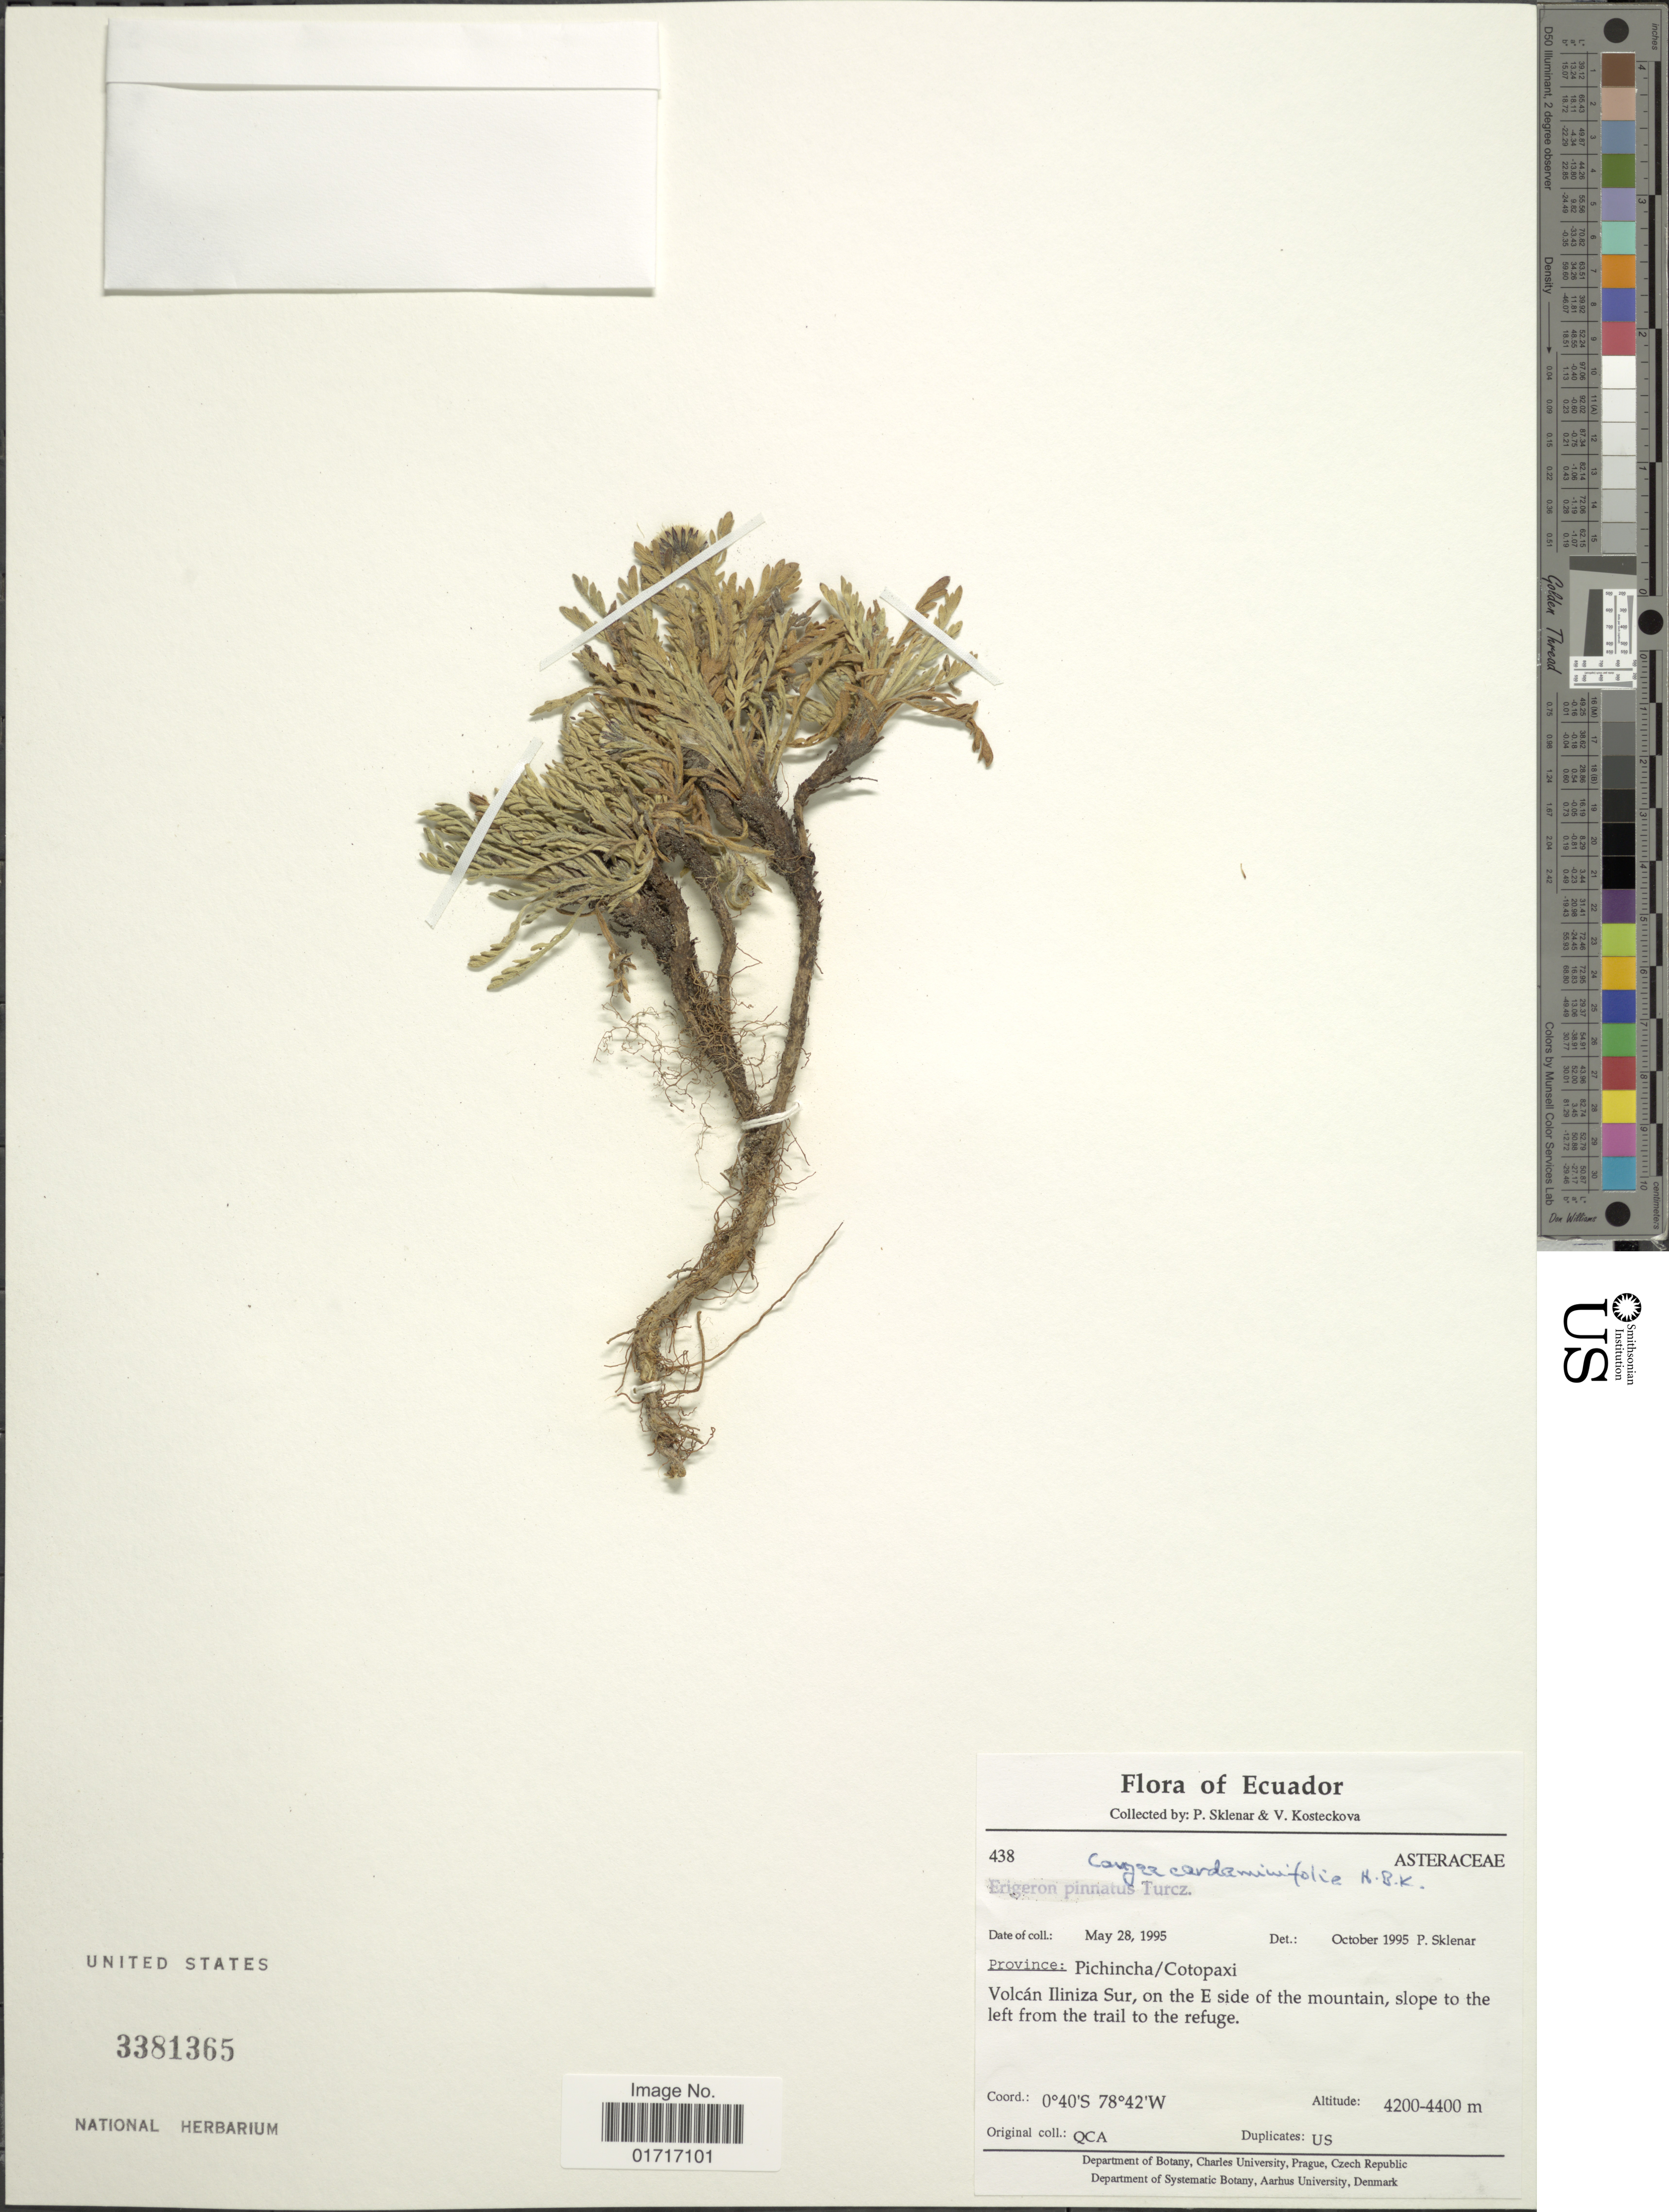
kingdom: Plantae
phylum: Tracheophyta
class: Magnoliopsida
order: Asterales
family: Asteraceae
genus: Conyza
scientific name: Conyza cardaminifolia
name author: Kunth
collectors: P. Sklenár & V. Kosteckova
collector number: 438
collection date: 1995-05-28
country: Ecuador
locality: Province/Cotopaxi, Volcan Illinza Sur, on the E side of the mountainm slope to the left from the trail to refuge.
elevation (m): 4200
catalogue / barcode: US 3381365